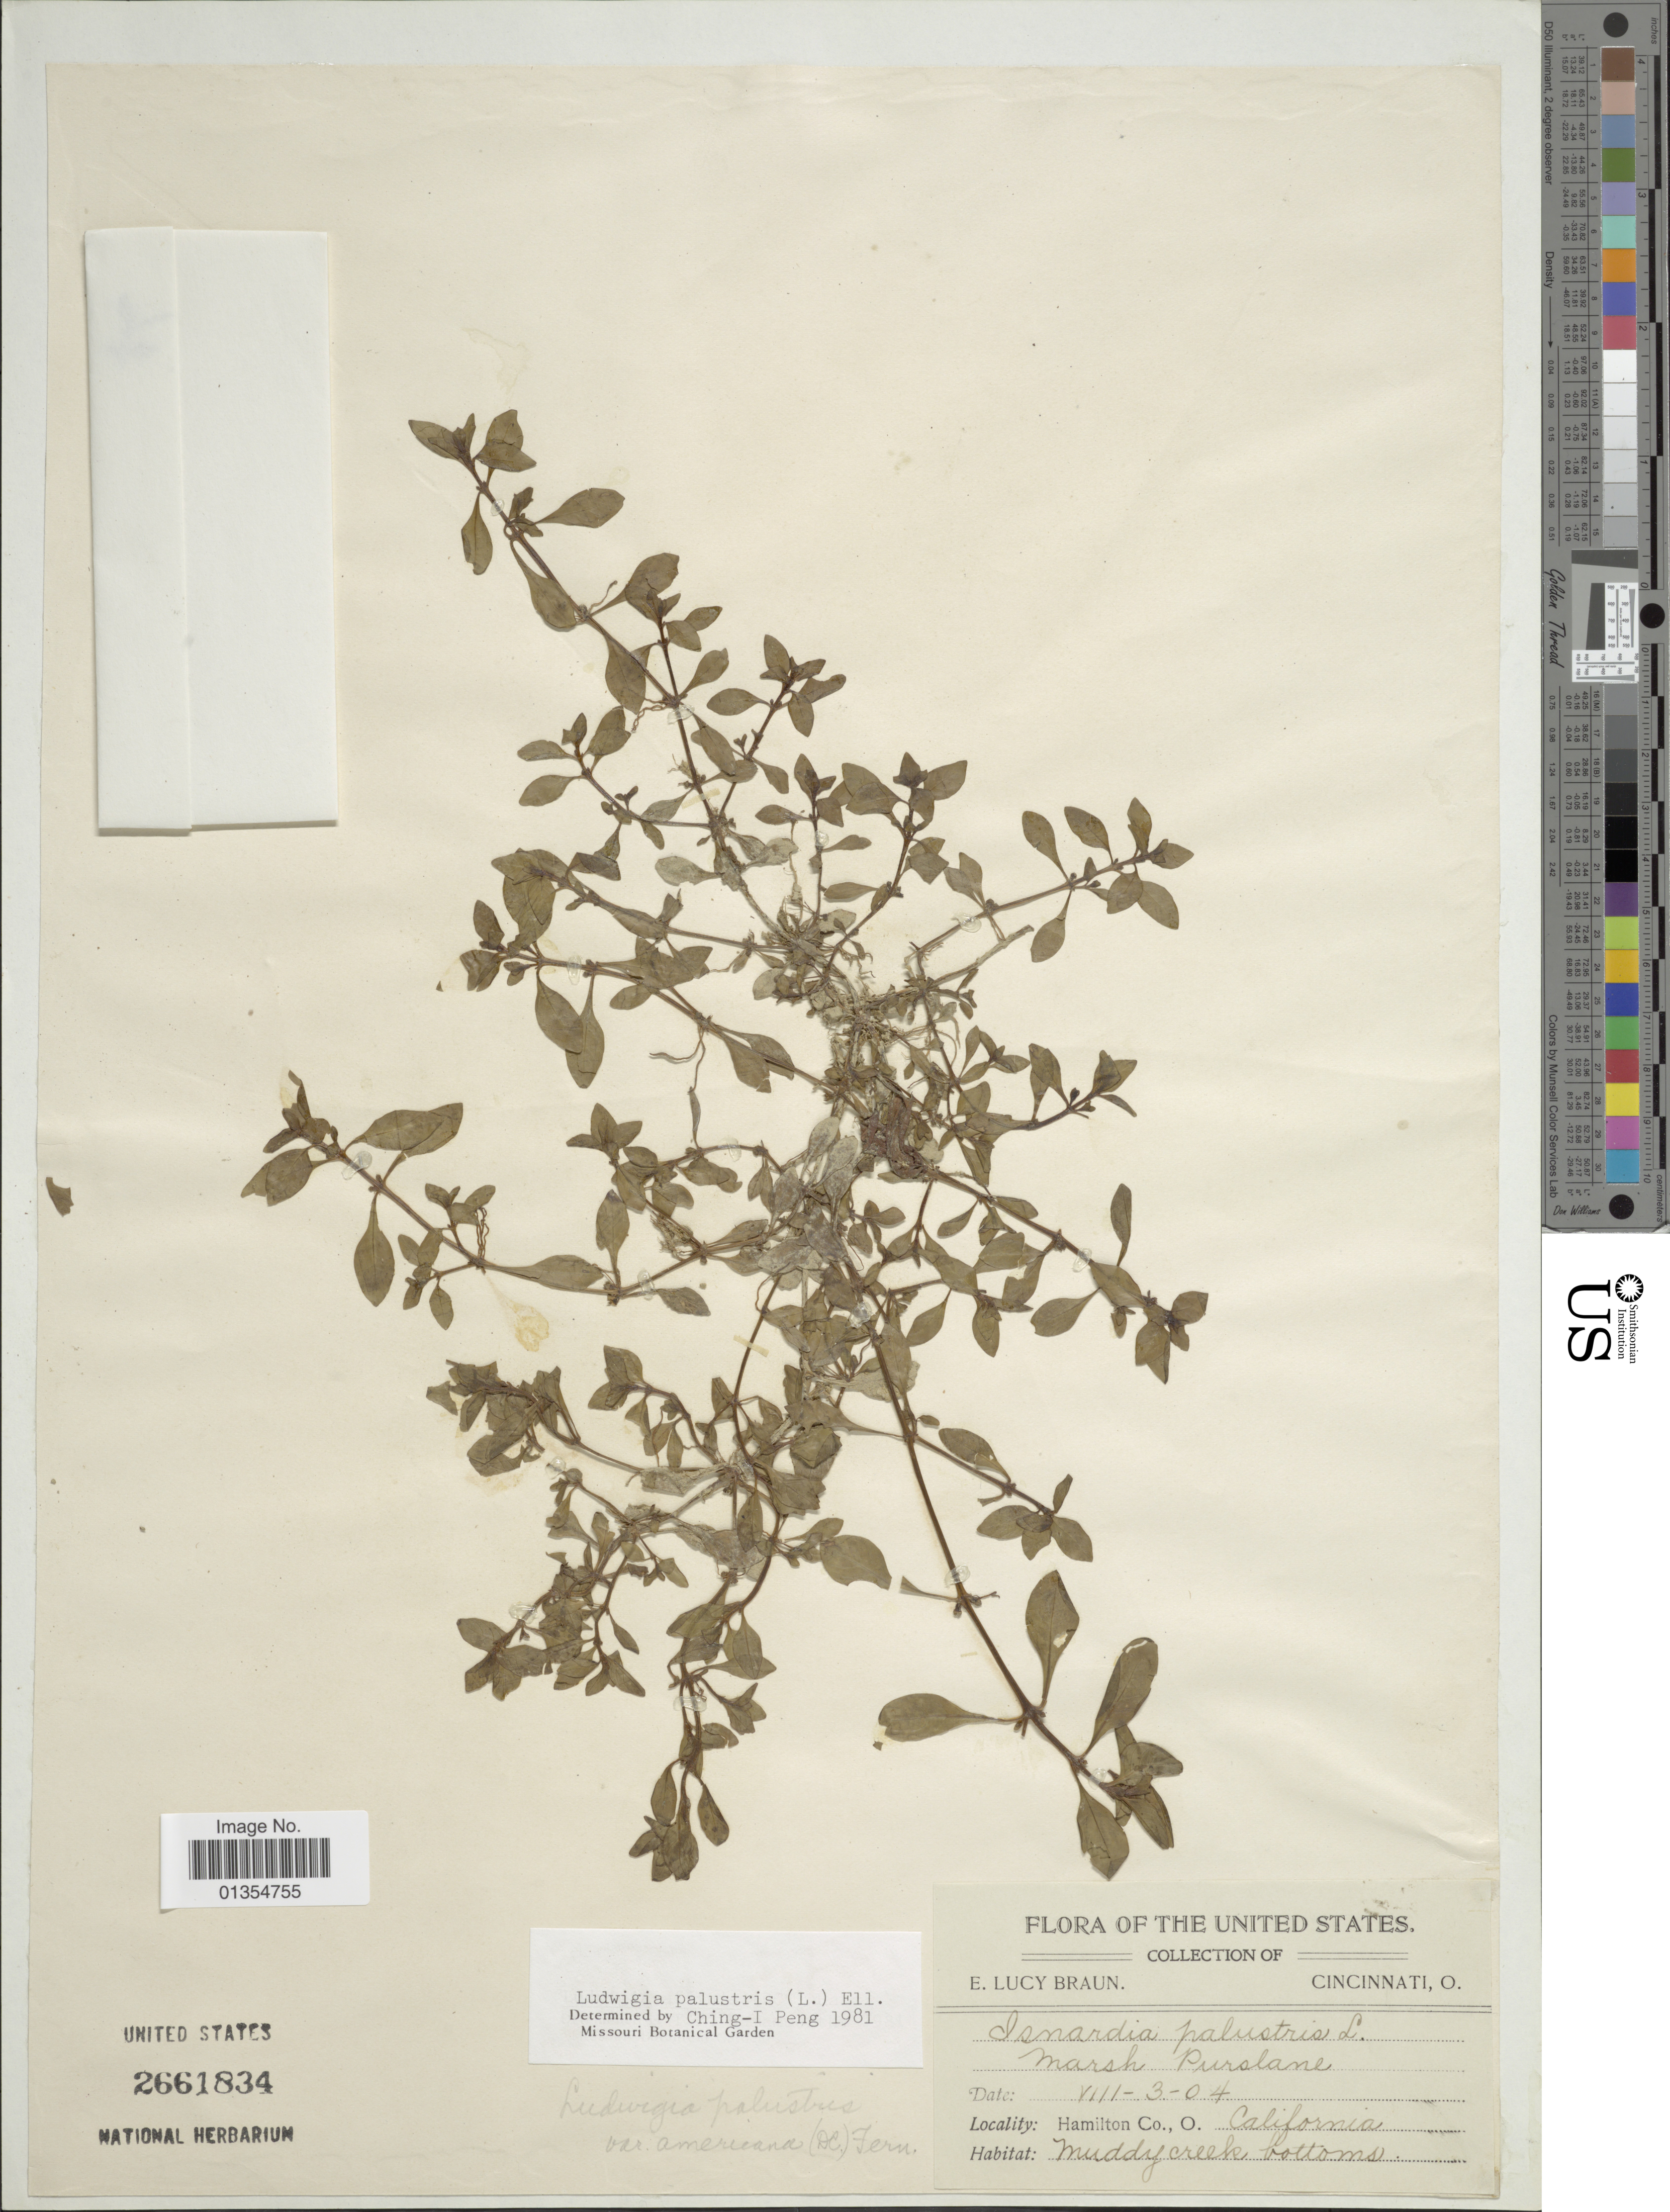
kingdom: Plantae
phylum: Tracheophyta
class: Magnoliopsida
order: Myrtales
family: Onagraceae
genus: Ludwigia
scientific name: Ludwigia palustris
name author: (L.) Elliott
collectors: E. L. Braun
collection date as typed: Transcribed d/m/y: 3/8/4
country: United States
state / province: California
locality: Cincinnati, O. Hamilton Co.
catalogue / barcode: US 2661834